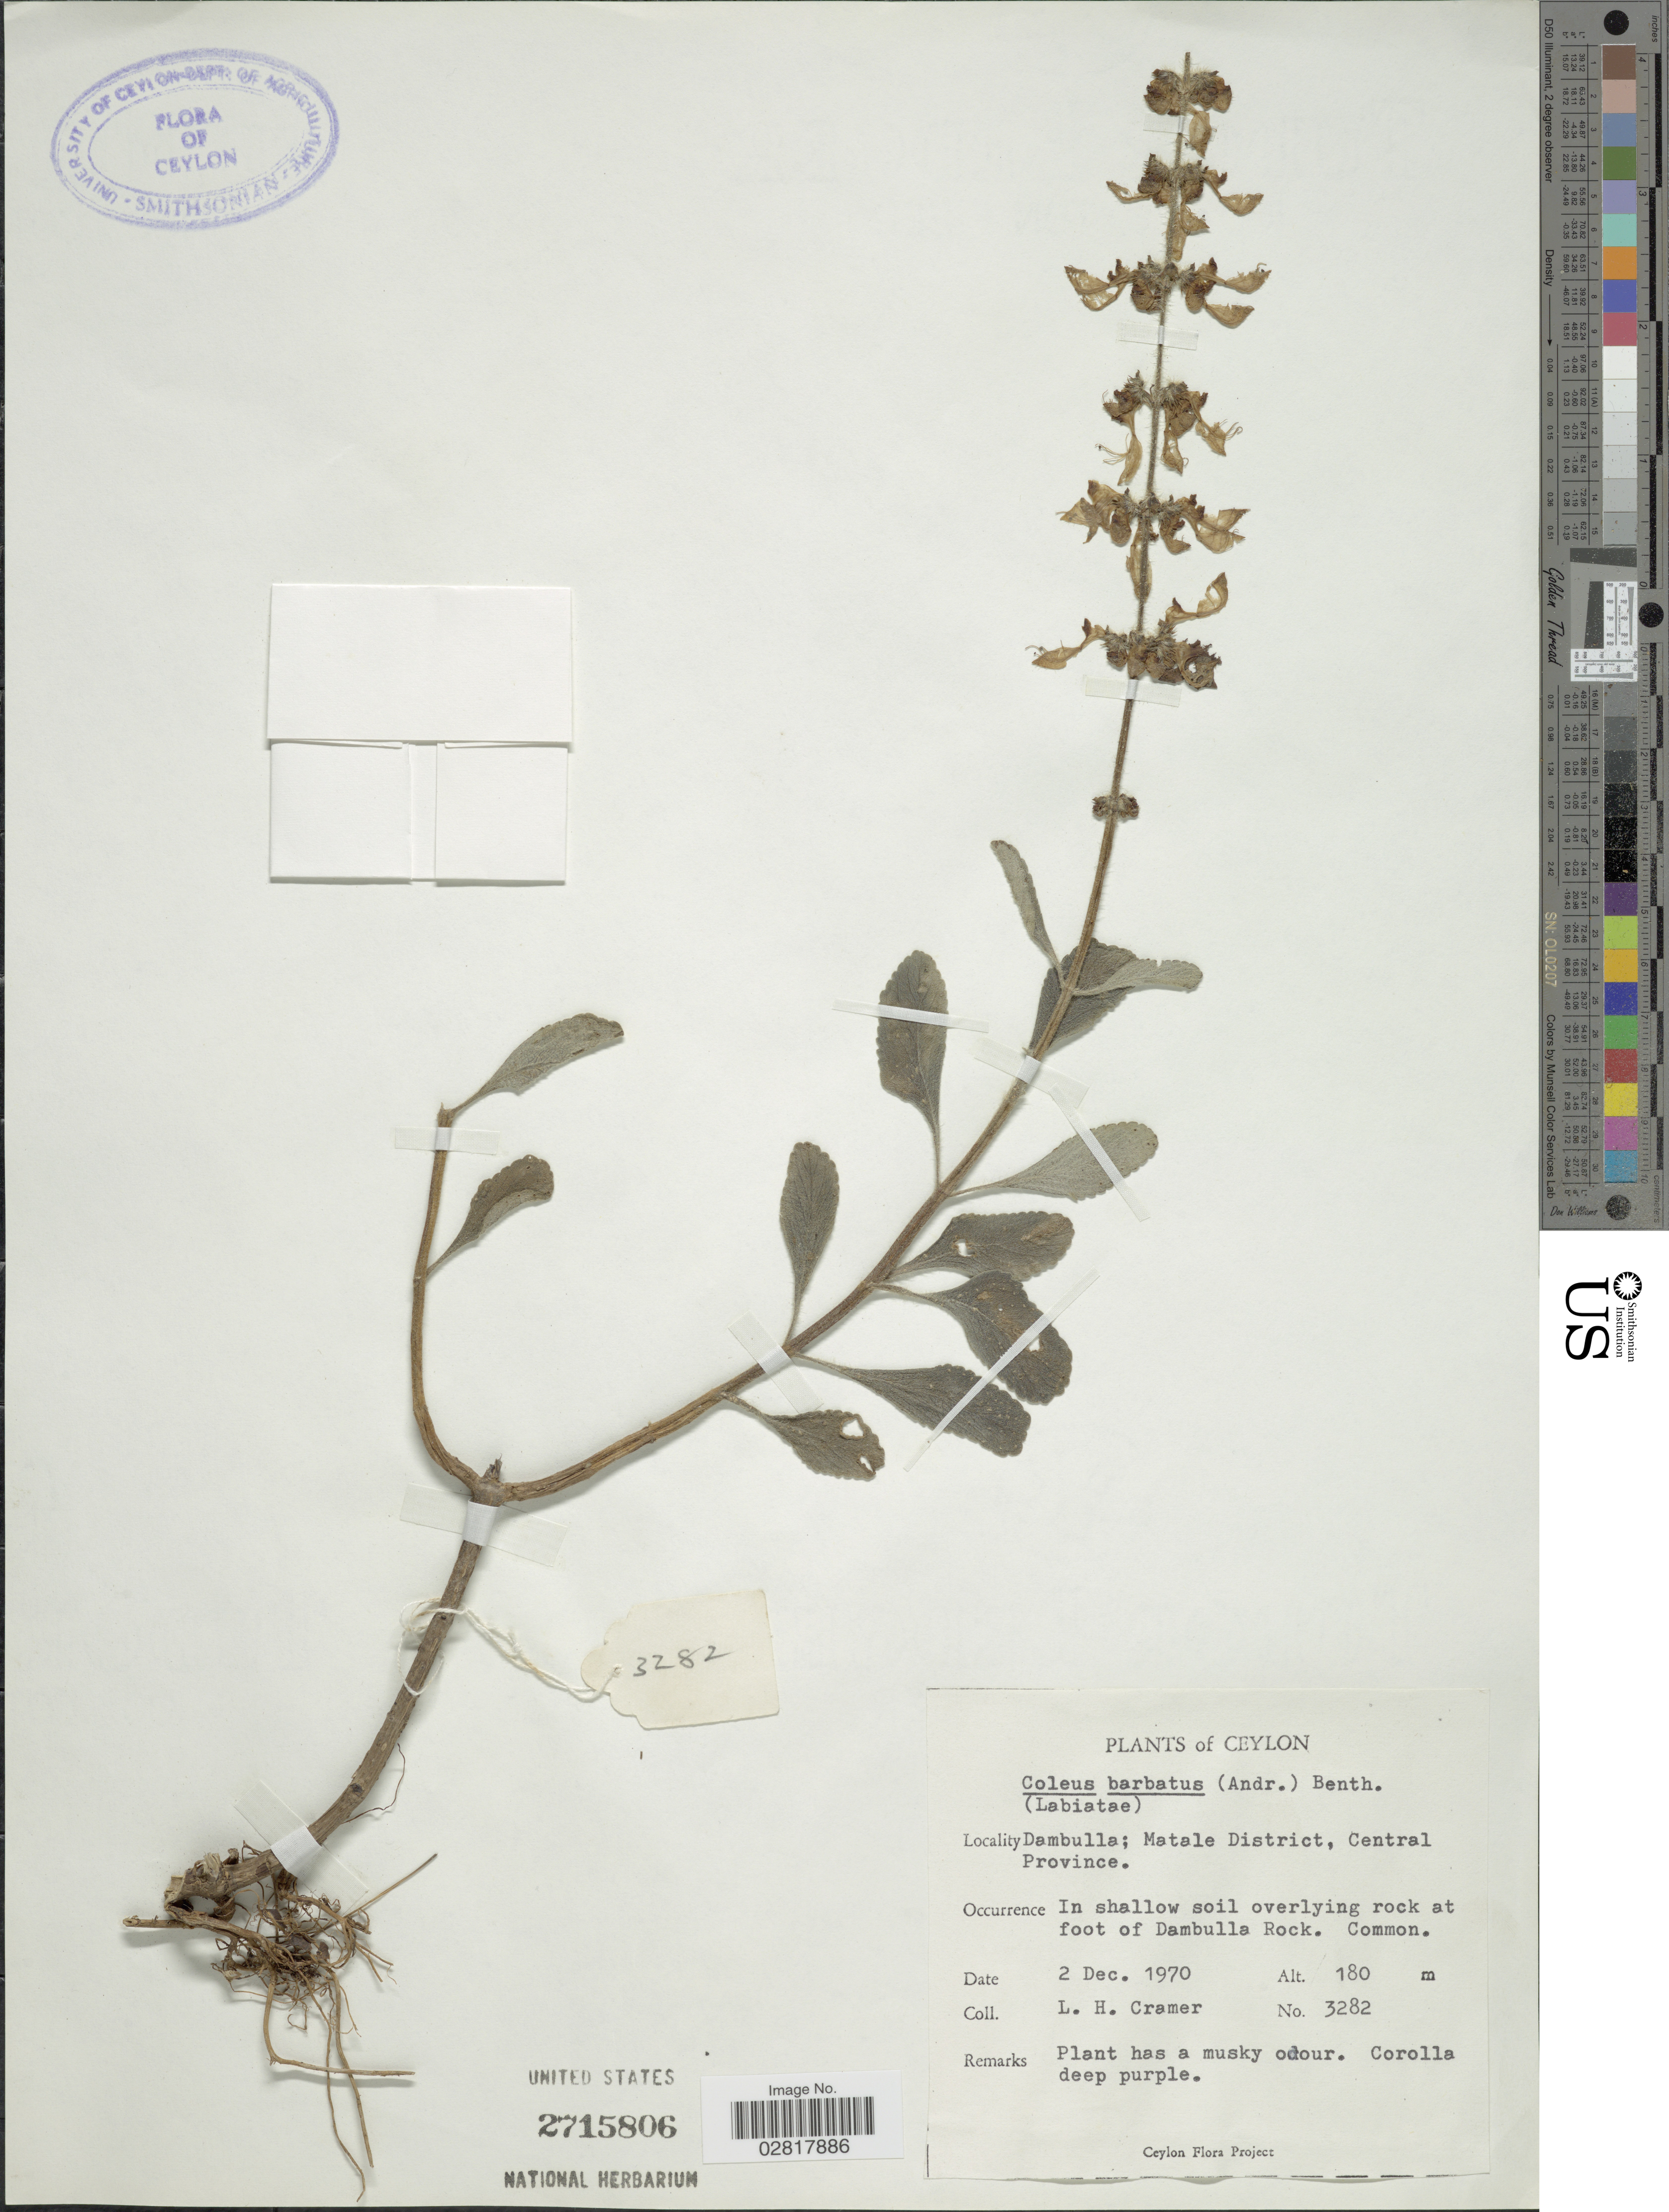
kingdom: Plantae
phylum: Tracheophyta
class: Magnoliopsida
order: Lamiales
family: Lamiaceae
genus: Plectranthus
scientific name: Plectranthus barbatus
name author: Andrews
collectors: L. H. Cramer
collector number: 3282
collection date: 1970-12-02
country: Sri Lanka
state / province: Central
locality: Ceylon. Dambulla; Matale District. At foot of Dambulla Rock.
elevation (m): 180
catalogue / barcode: US 2715806